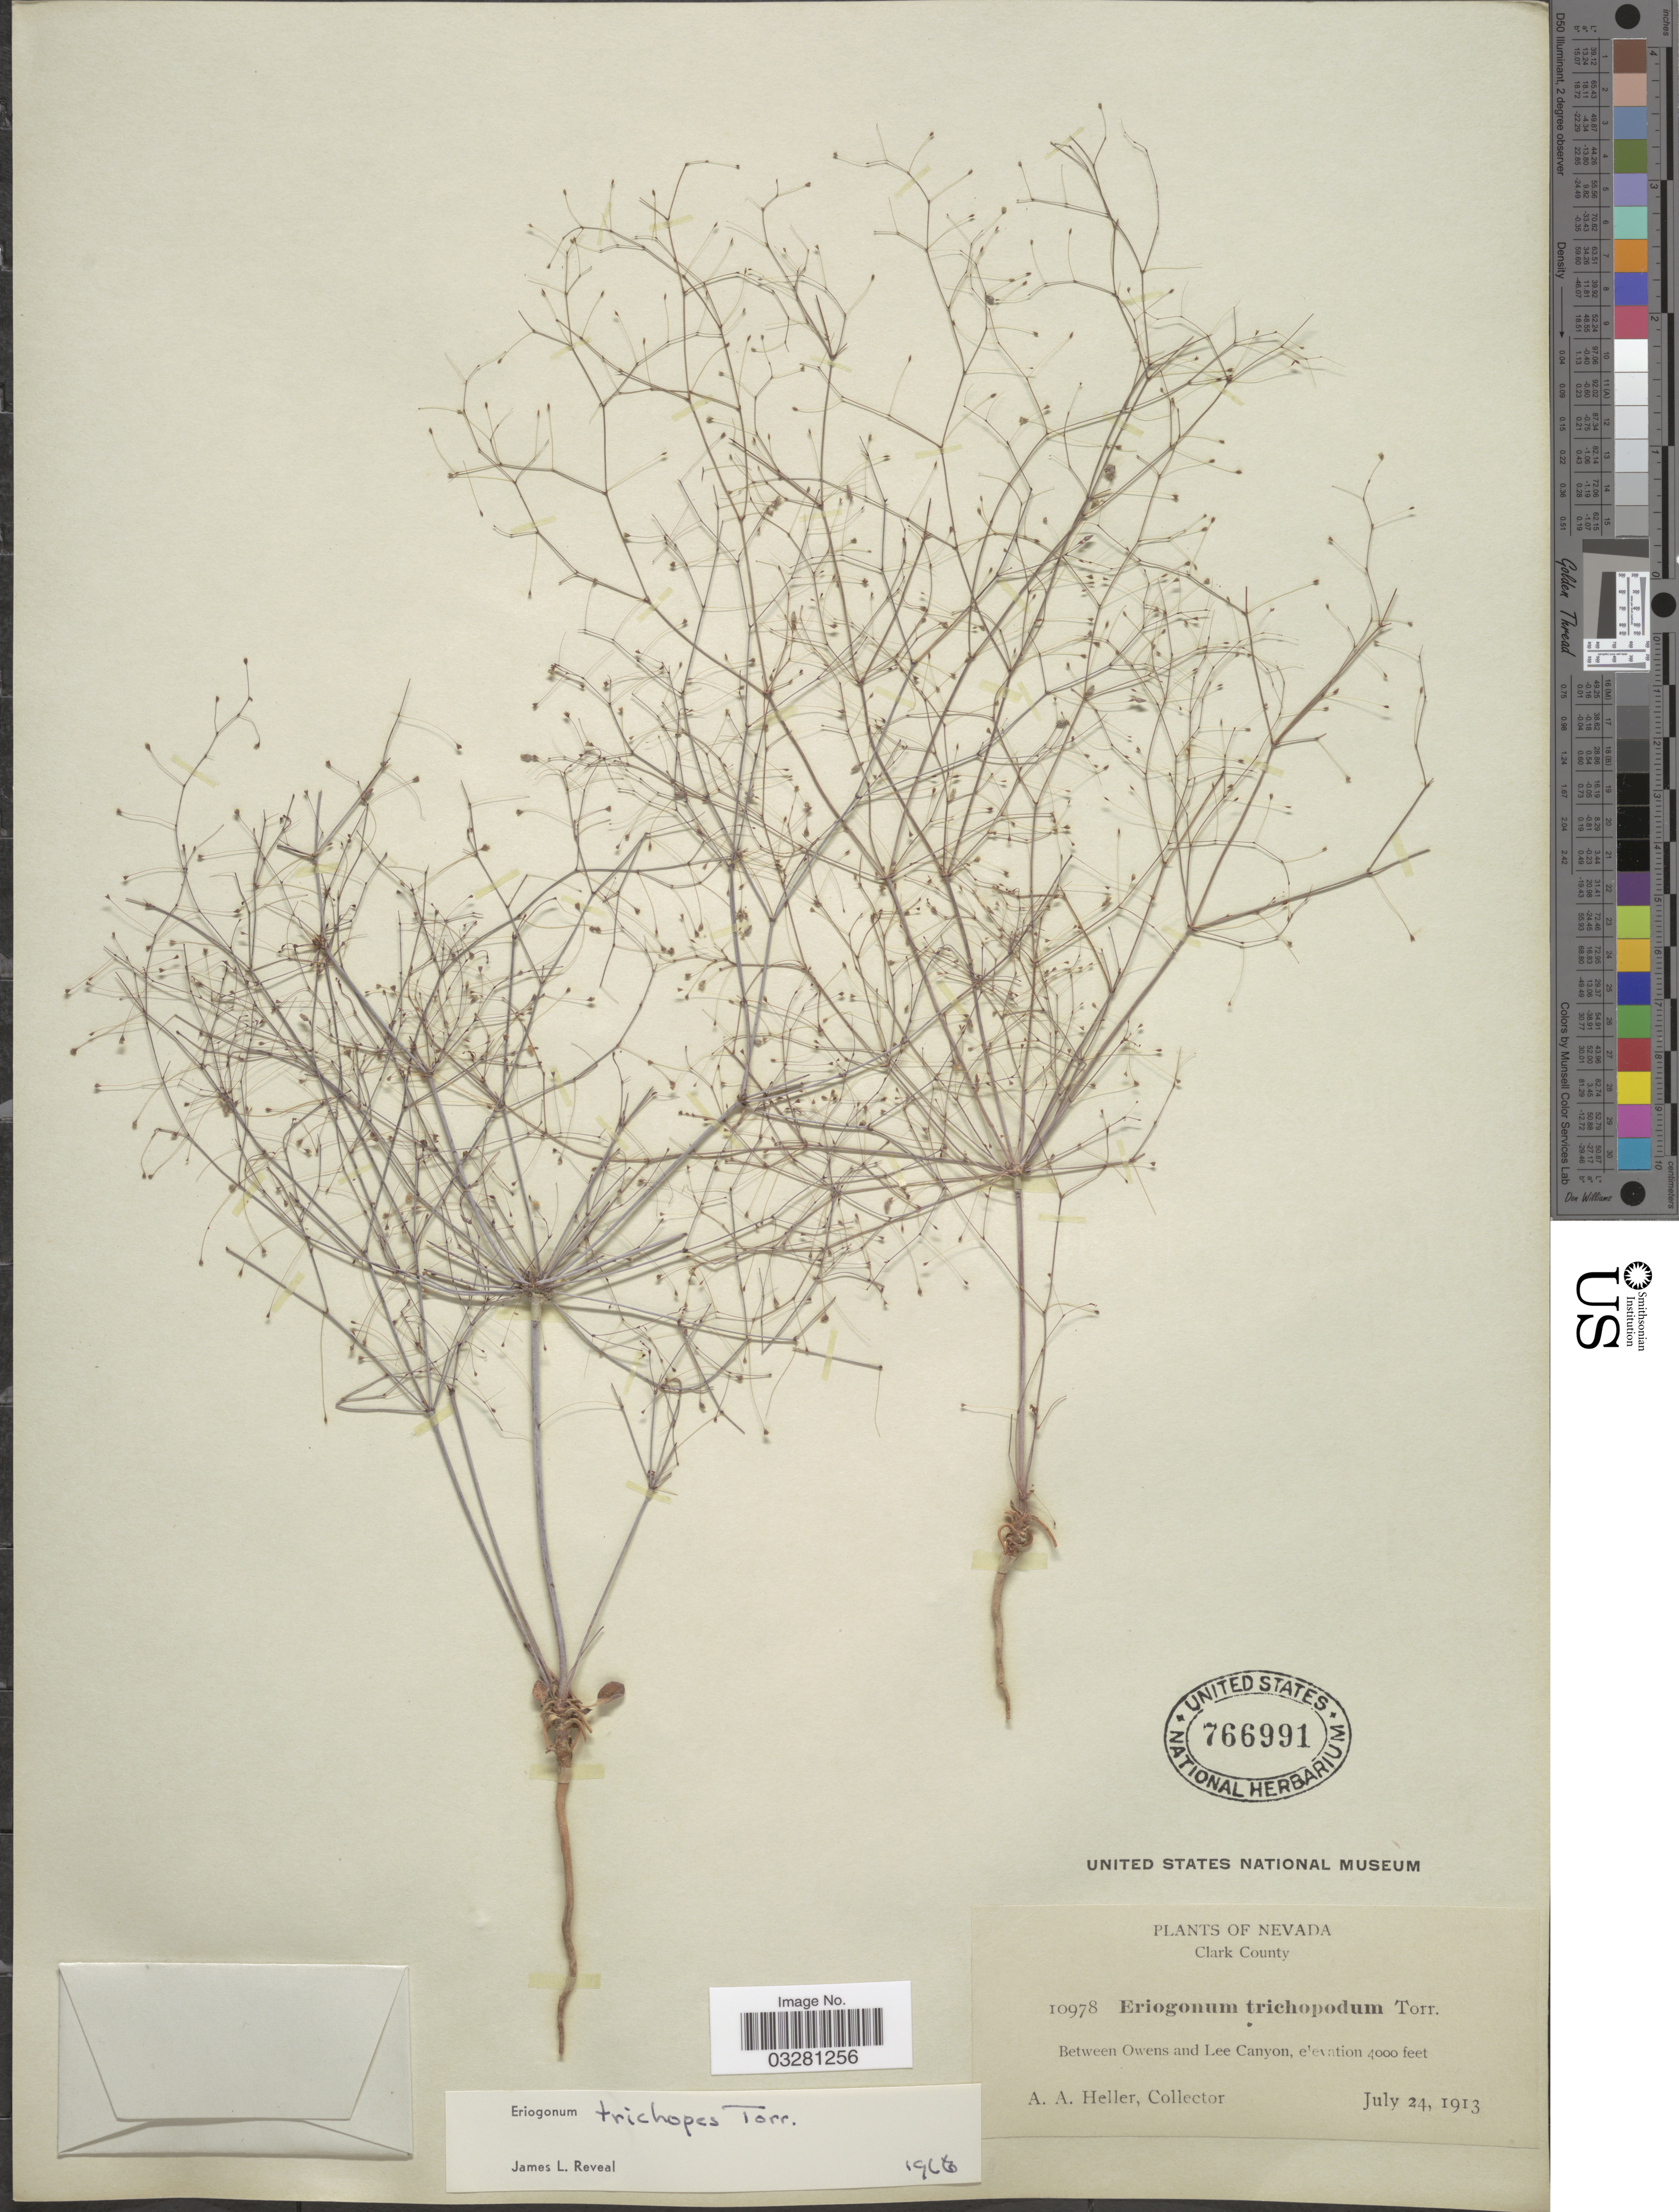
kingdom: Plantae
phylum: Tracheophyta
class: Magnoliopsida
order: Caryophyllales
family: Polygonaceae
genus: Eriogonum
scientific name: Eriogonum trichopes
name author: Torr.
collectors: A. A. Heller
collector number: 10978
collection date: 1913-07-24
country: United States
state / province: Nevada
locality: Clark County. Between Owens and Lee Canyon.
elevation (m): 1219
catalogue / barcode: US 766991